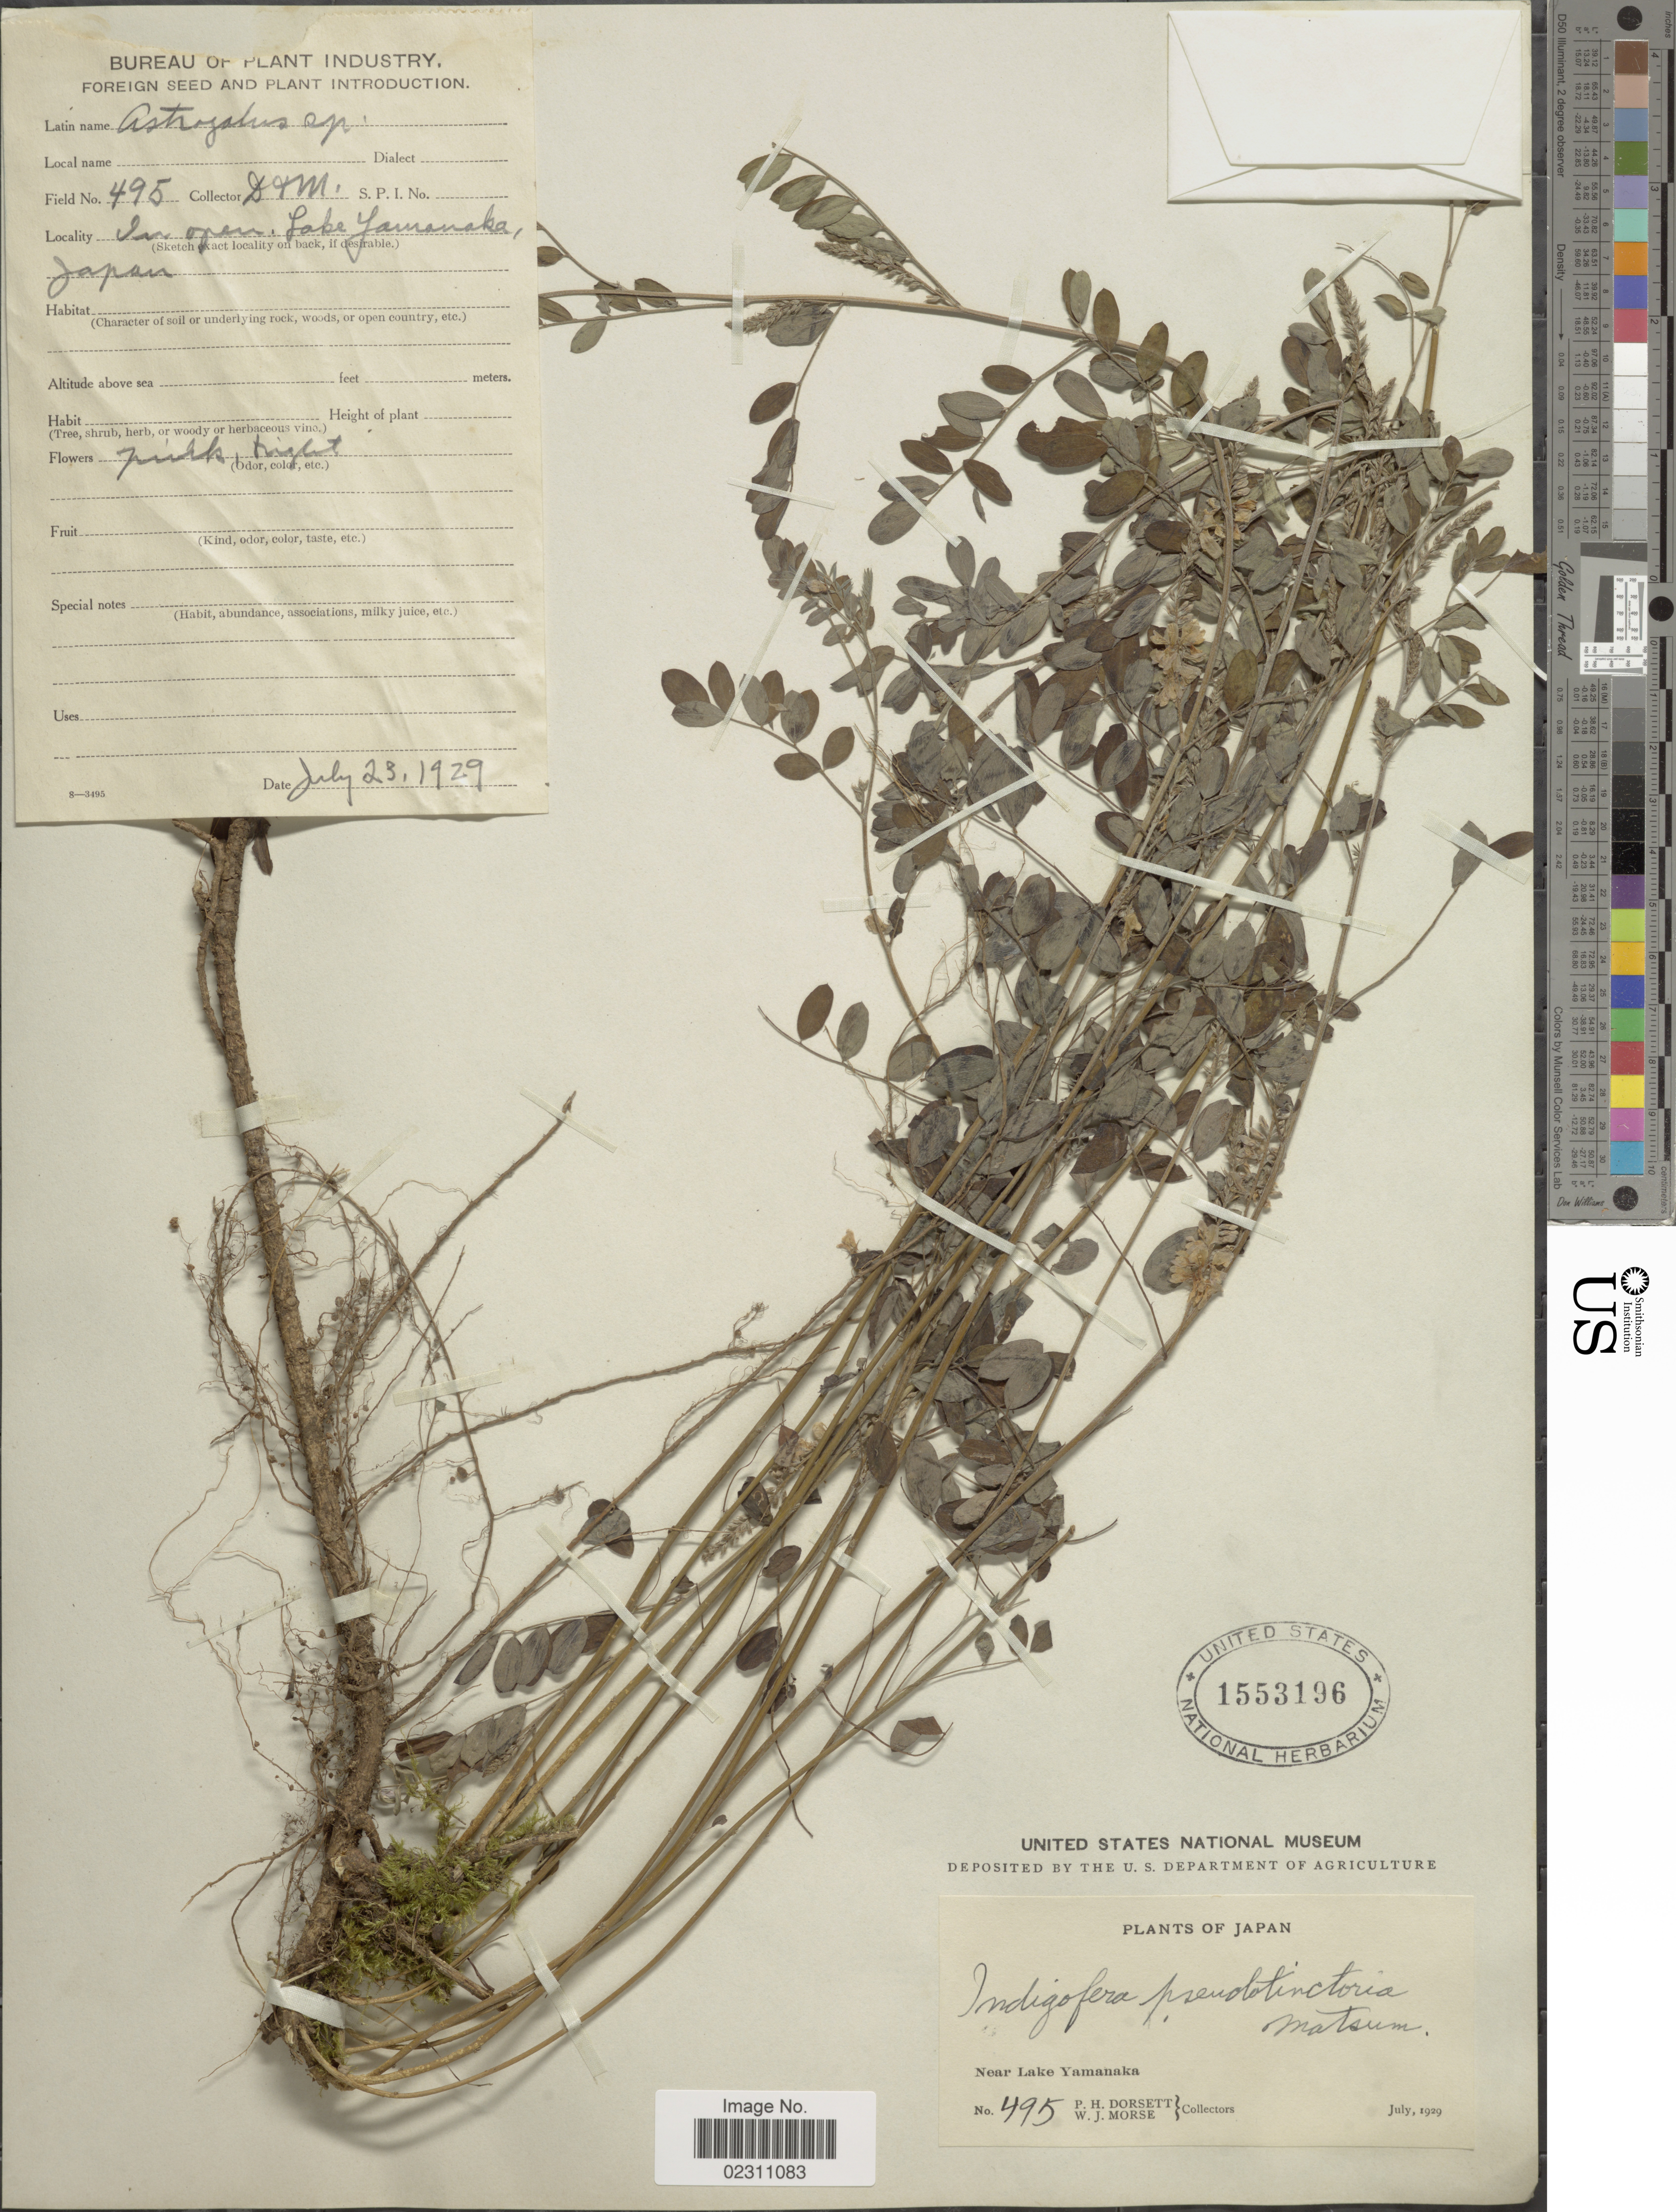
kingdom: Plantae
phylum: Tracheophyta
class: Magnoliopsida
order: Fabales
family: Fabaceae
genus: Indigofera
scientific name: Indigofera pseudotinctoria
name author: Matsum.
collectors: P. H. Dorsett & W. J. Morse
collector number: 495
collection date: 1929-07-23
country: Japan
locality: Near Lake Yamanaka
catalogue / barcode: US 1553196